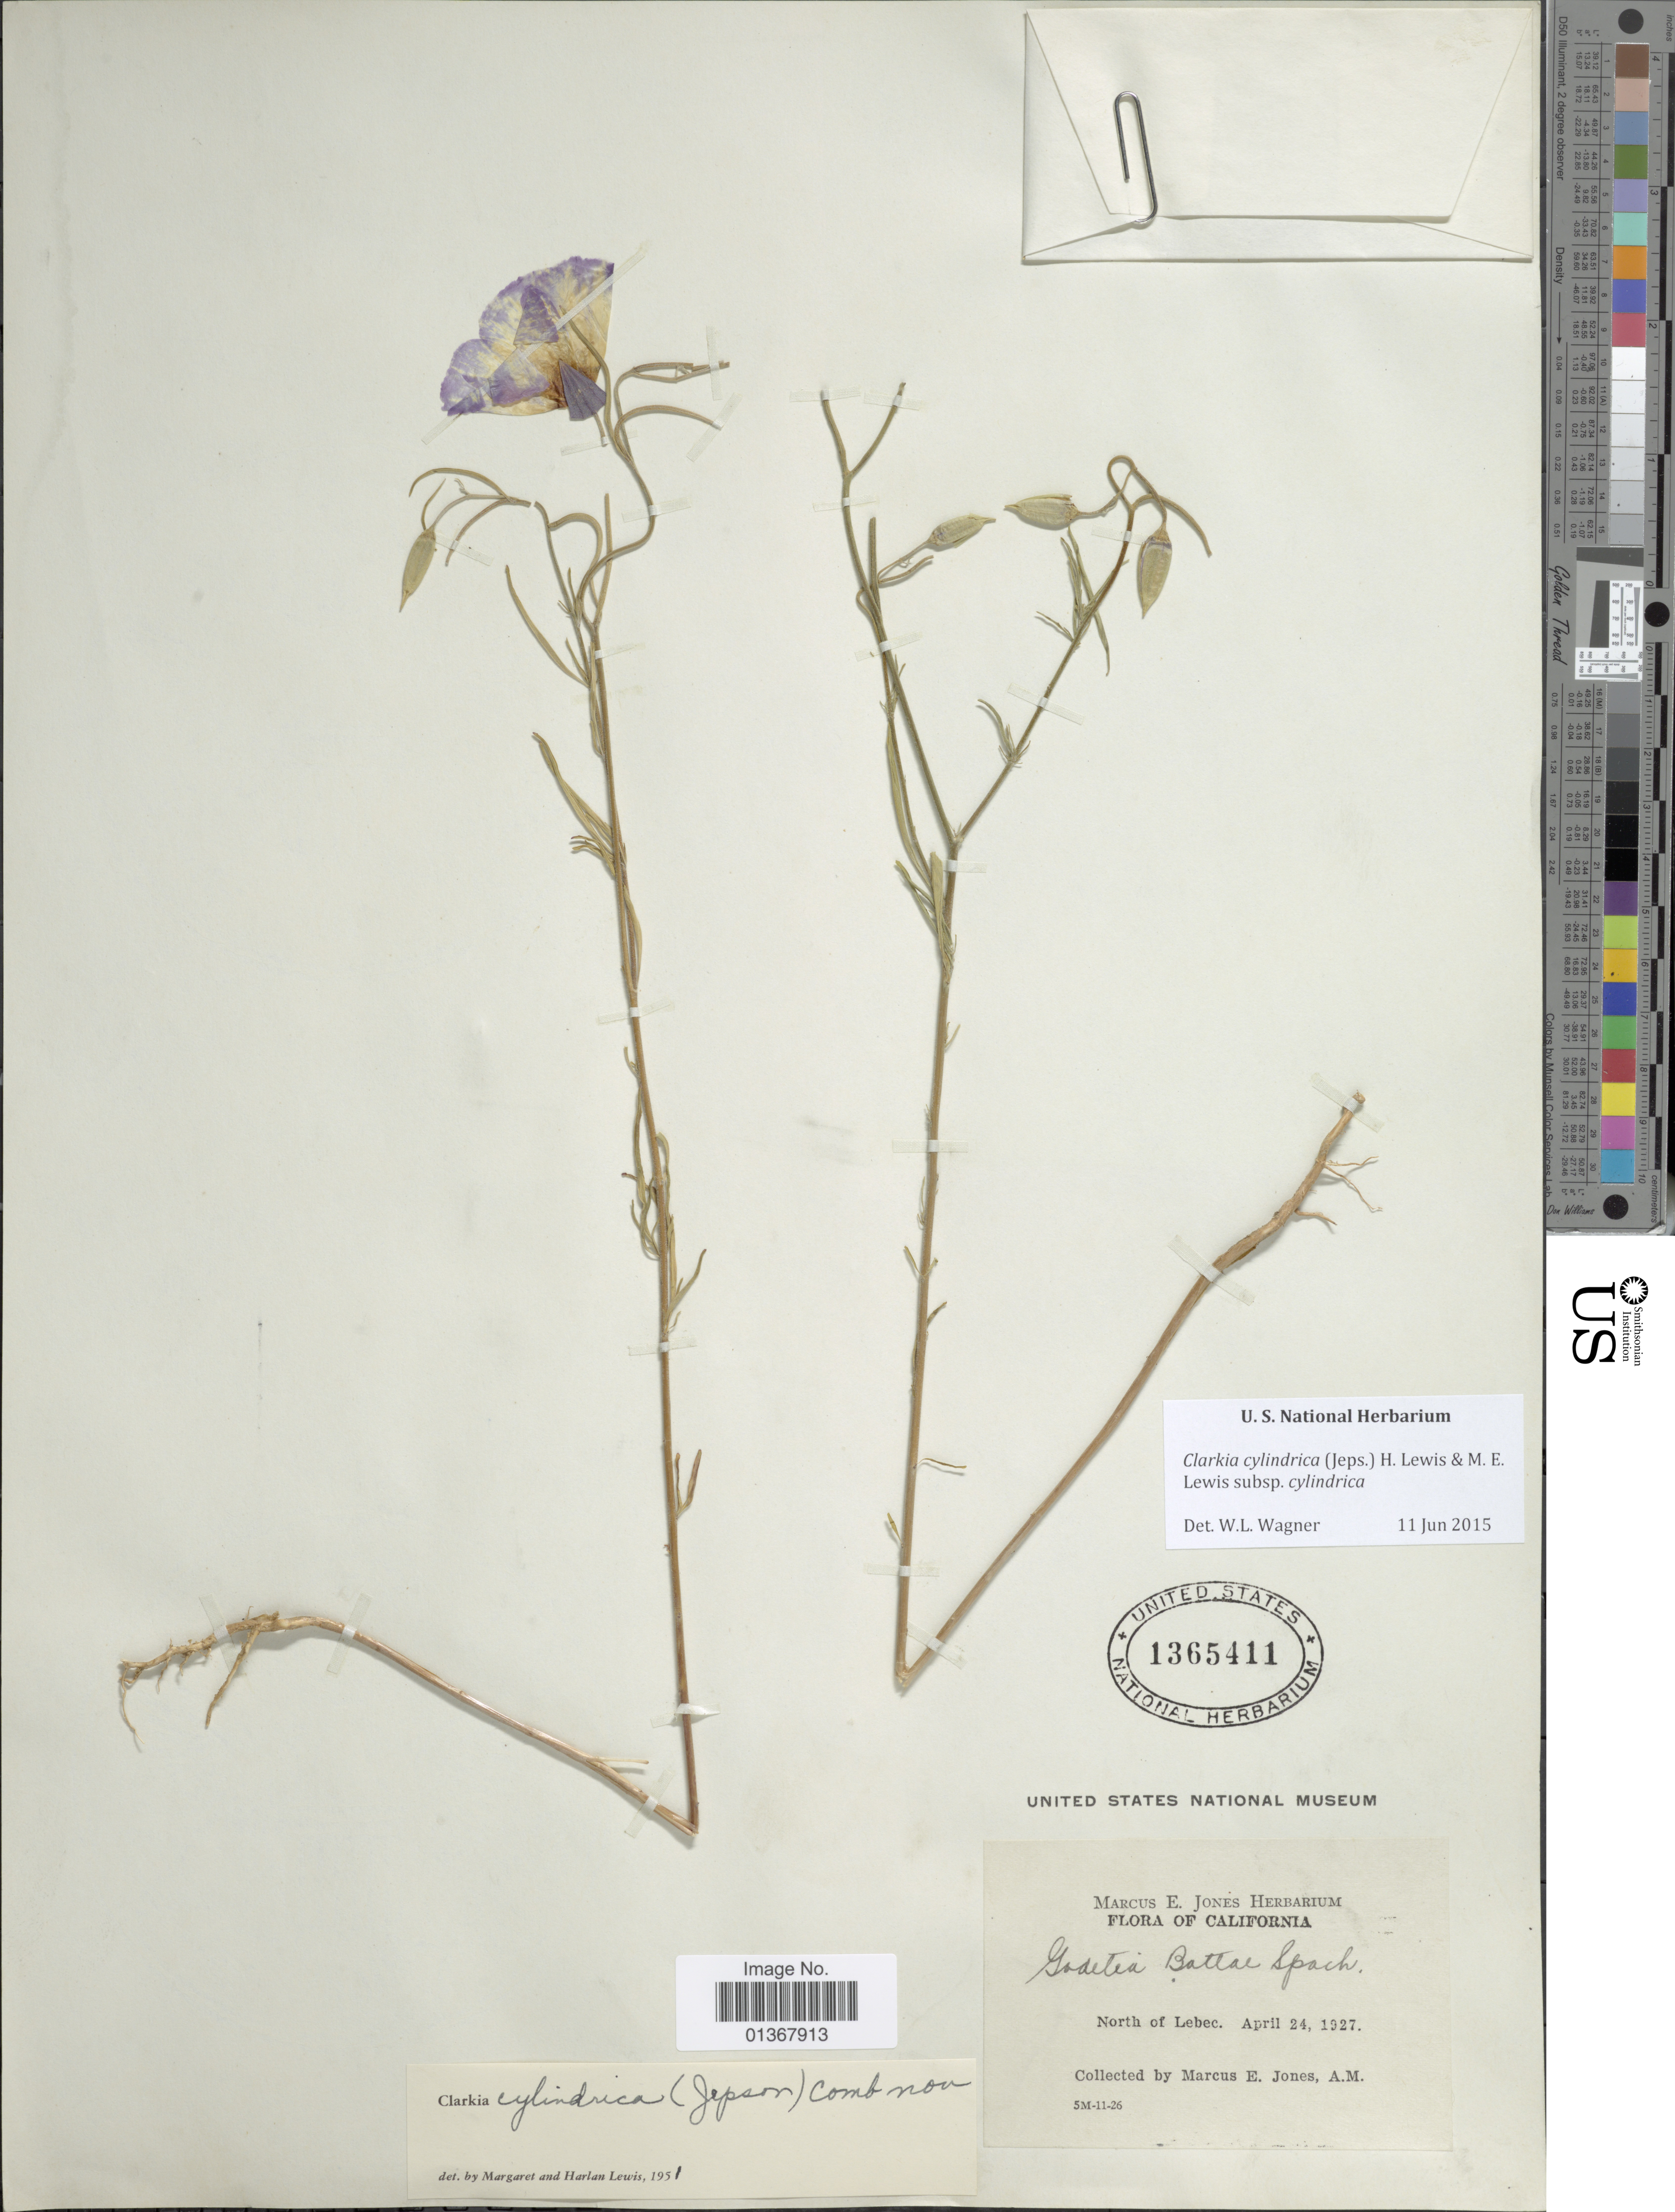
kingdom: Plantae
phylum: Tracheophyta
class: Magnoliopsida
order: Myrtales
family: Onagraceae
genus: Clarkia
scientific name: Clarkia cylindrica subsp. cylindrica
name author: (Jeps.) F. H. Lewis & M.R. Lewis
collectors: M. E. Jones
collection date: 1927-04-24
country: United States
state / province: California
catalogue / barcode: US 1365411